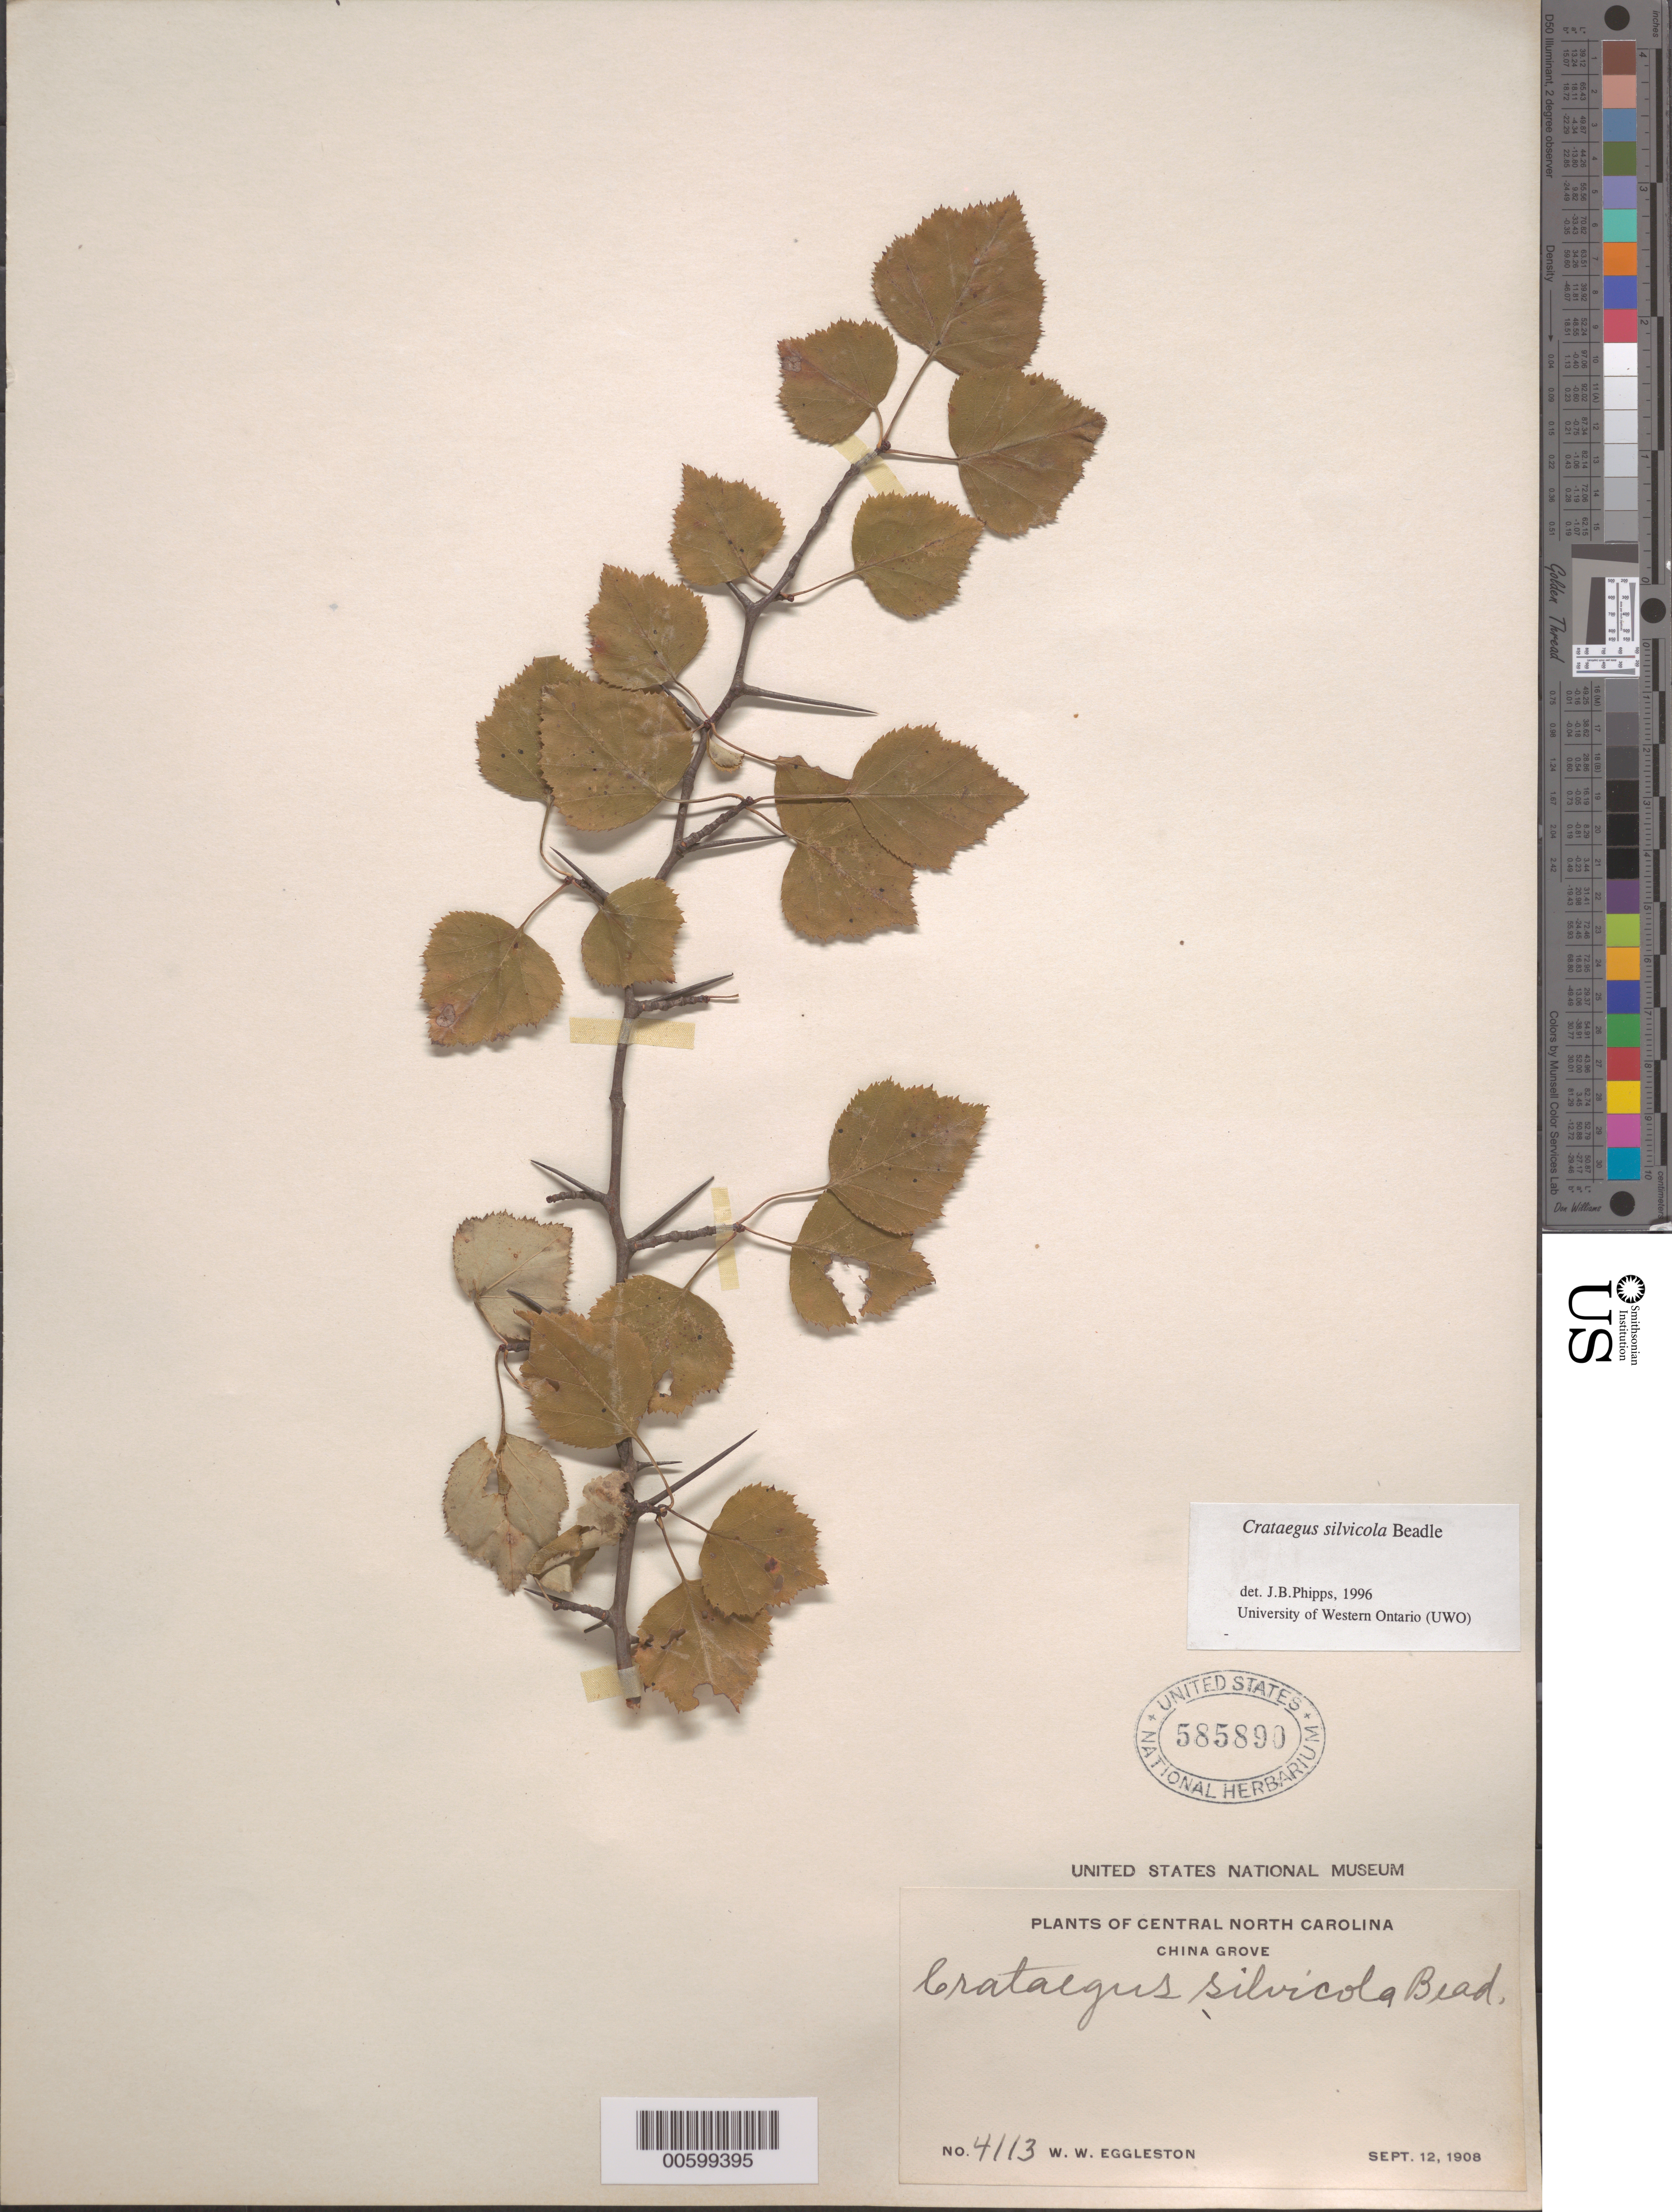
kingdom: Plantae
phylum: Tracheophyta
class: Magnoliopsida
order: Rosales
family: Rosaceae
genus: Crataegus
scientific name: Crataegus iracunda var. silvicola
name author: E.J. Palmer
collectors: W. W. Eggleston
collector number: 4113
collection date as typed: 12 Sep 1908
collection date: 1908-09-12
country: United States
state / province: North Carolina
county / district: Rowan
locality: China Grove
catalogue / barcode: US 585890